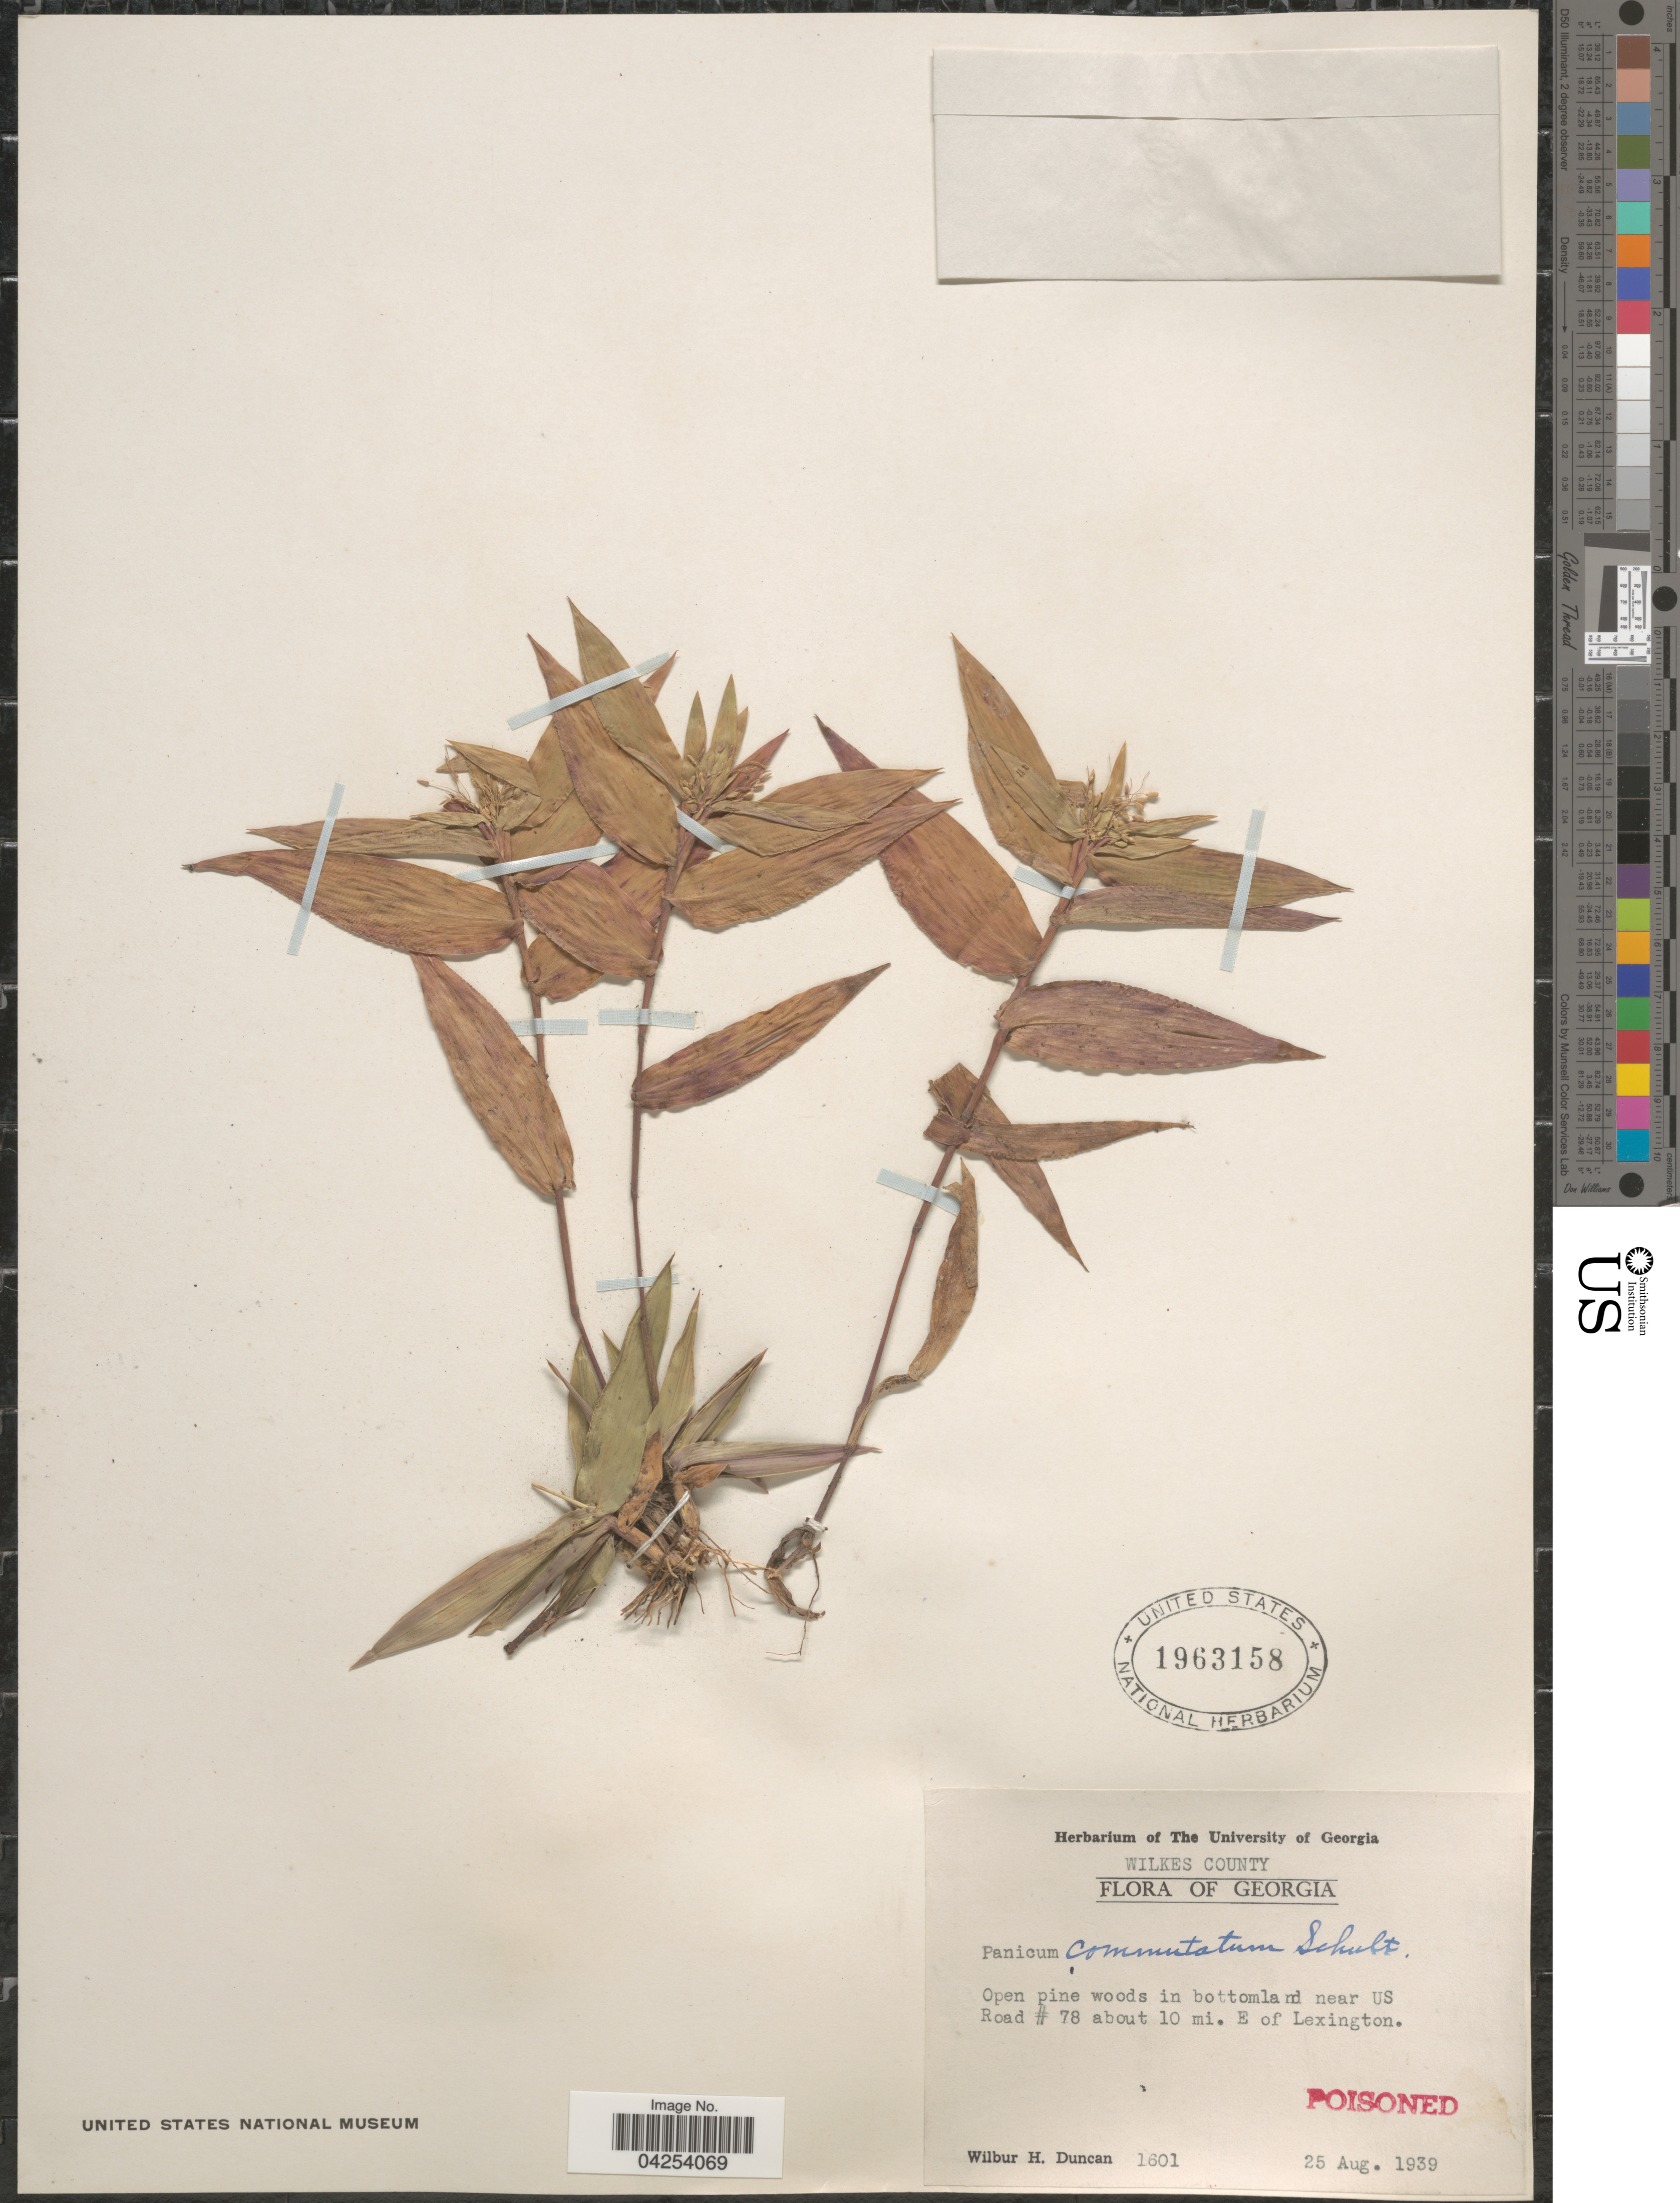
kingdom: Plantae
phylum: Tracheophyta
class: Liliopsida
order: Poales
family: Poaceae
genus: Dichanthelium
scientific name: Dichanthelium commutatum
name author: (Schult.) Gould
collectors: W. H. Duncan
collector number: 1601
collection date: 1939-08-25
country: United States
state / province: Georgia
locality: Wilkes County. Open pine woods in bottomland near US Road # 78 about 10 mi. E of Lexington.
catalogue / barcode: US 1963158